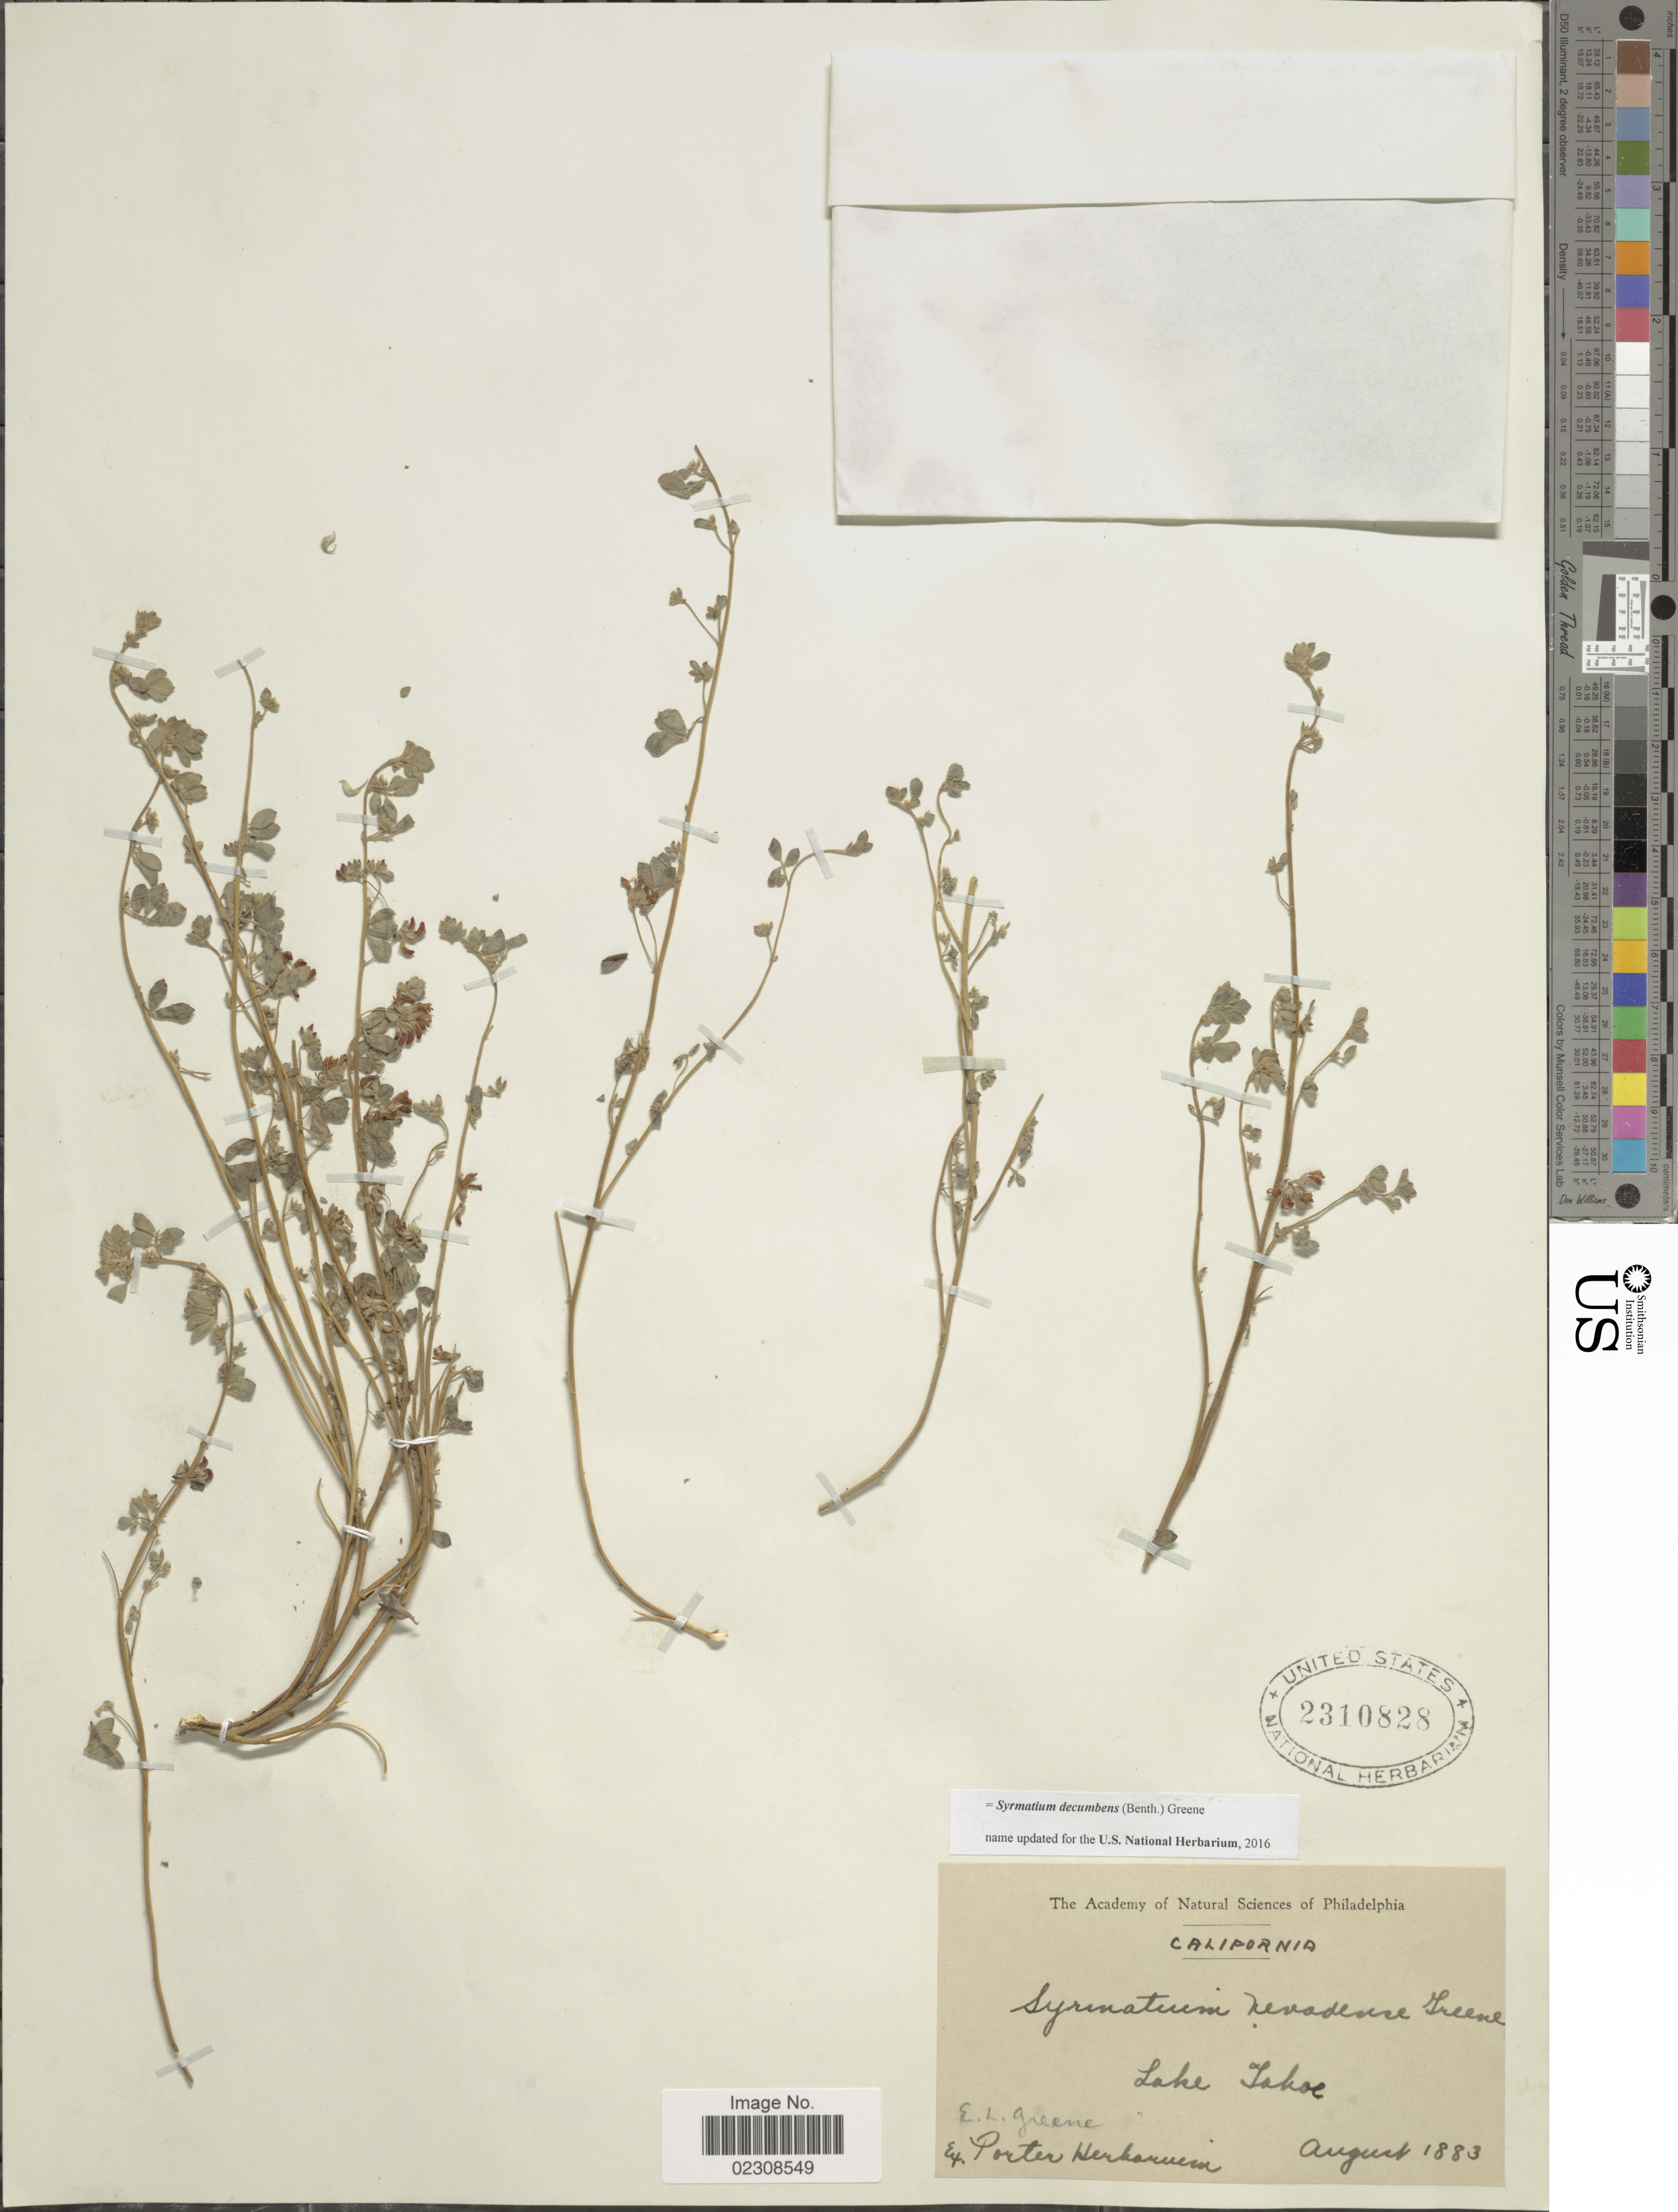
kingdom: Plantae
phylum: Tracheophyta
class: Magnoliopsida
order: Fabales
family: Fabaceae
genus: Syrmatium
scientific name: Syrmatium decumbens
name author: (Benth.) Greene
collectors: E. L. Greene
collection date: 1883-08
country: United States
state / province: California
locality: Lake Ishoe.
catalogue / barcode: US 2310828